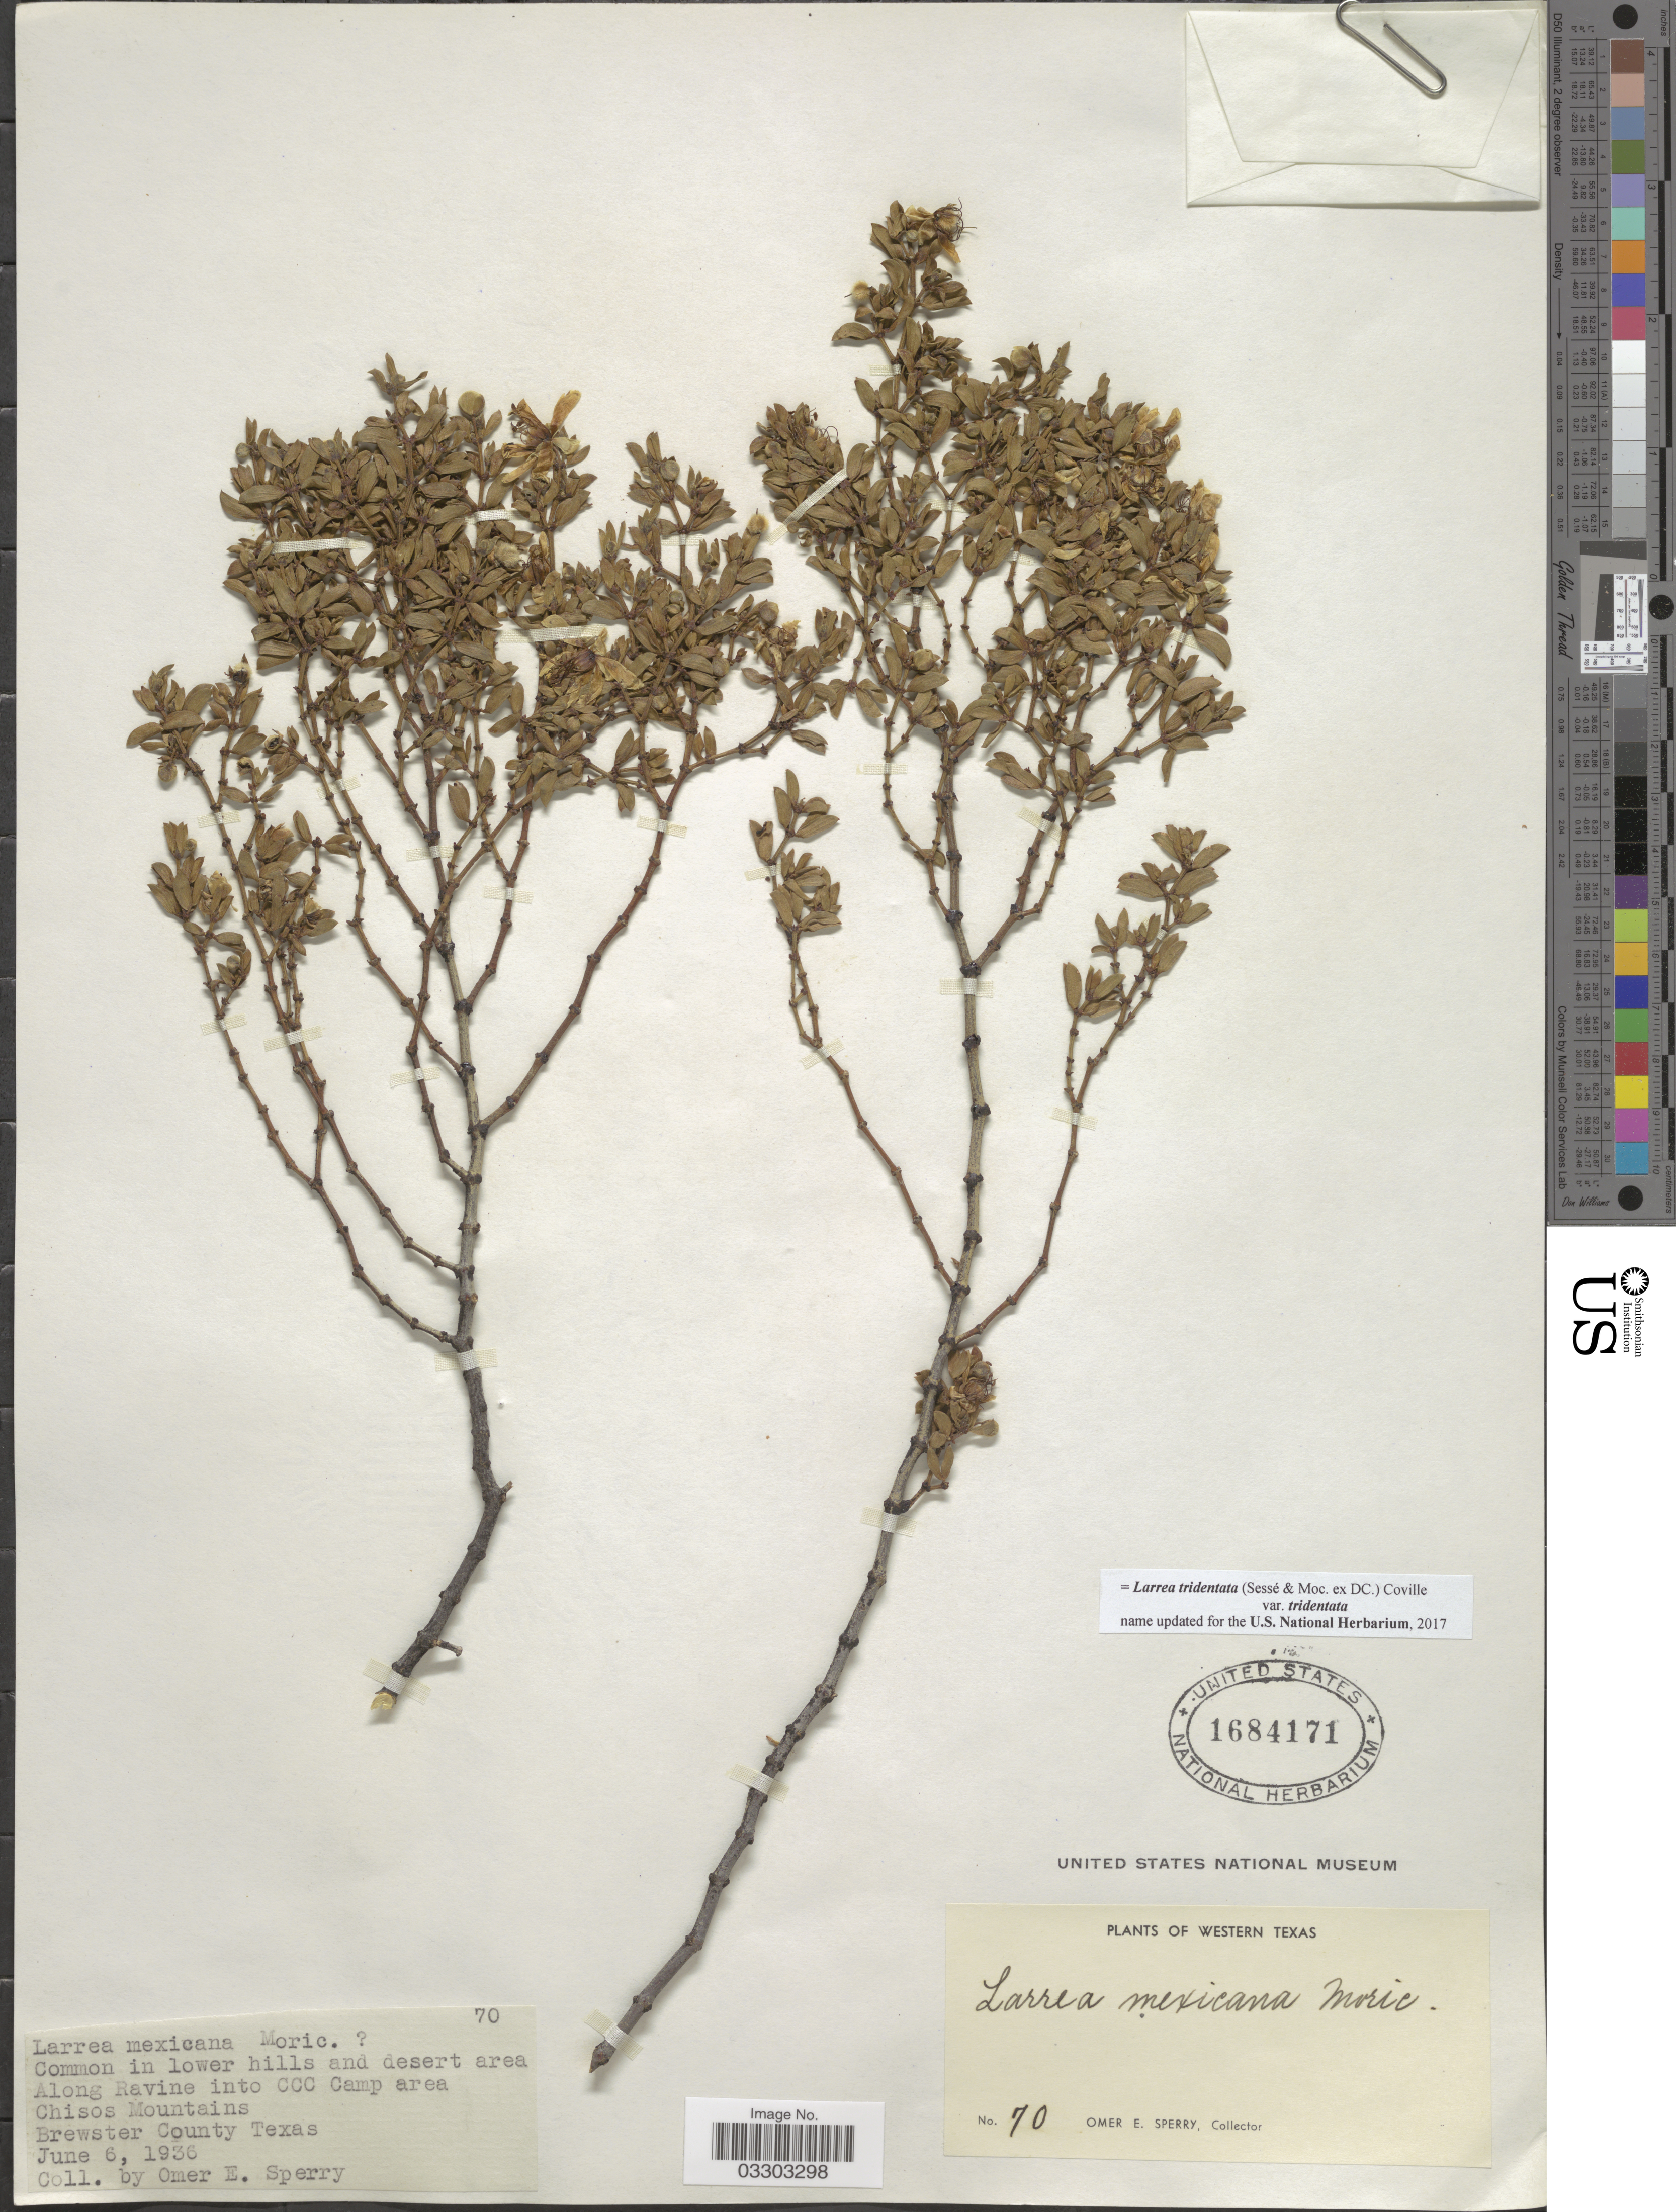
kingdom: Plantae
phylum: Tracheophyta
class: Magnoliopsida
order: Zygophyllales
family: Zygophyllaceae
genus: Larrea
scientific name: Larrea tridentata var. tridentata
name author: (Sessé & Moc. ex DC.) Coville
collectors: O. E. Sperry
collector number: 70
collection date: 1936-06-06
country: United States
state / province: Texas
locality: Western Texas. In lower hills and desert area. Along Ravine into CCC Camp area. Chisos Mountains. Brewster County.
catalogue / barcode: US 1684171